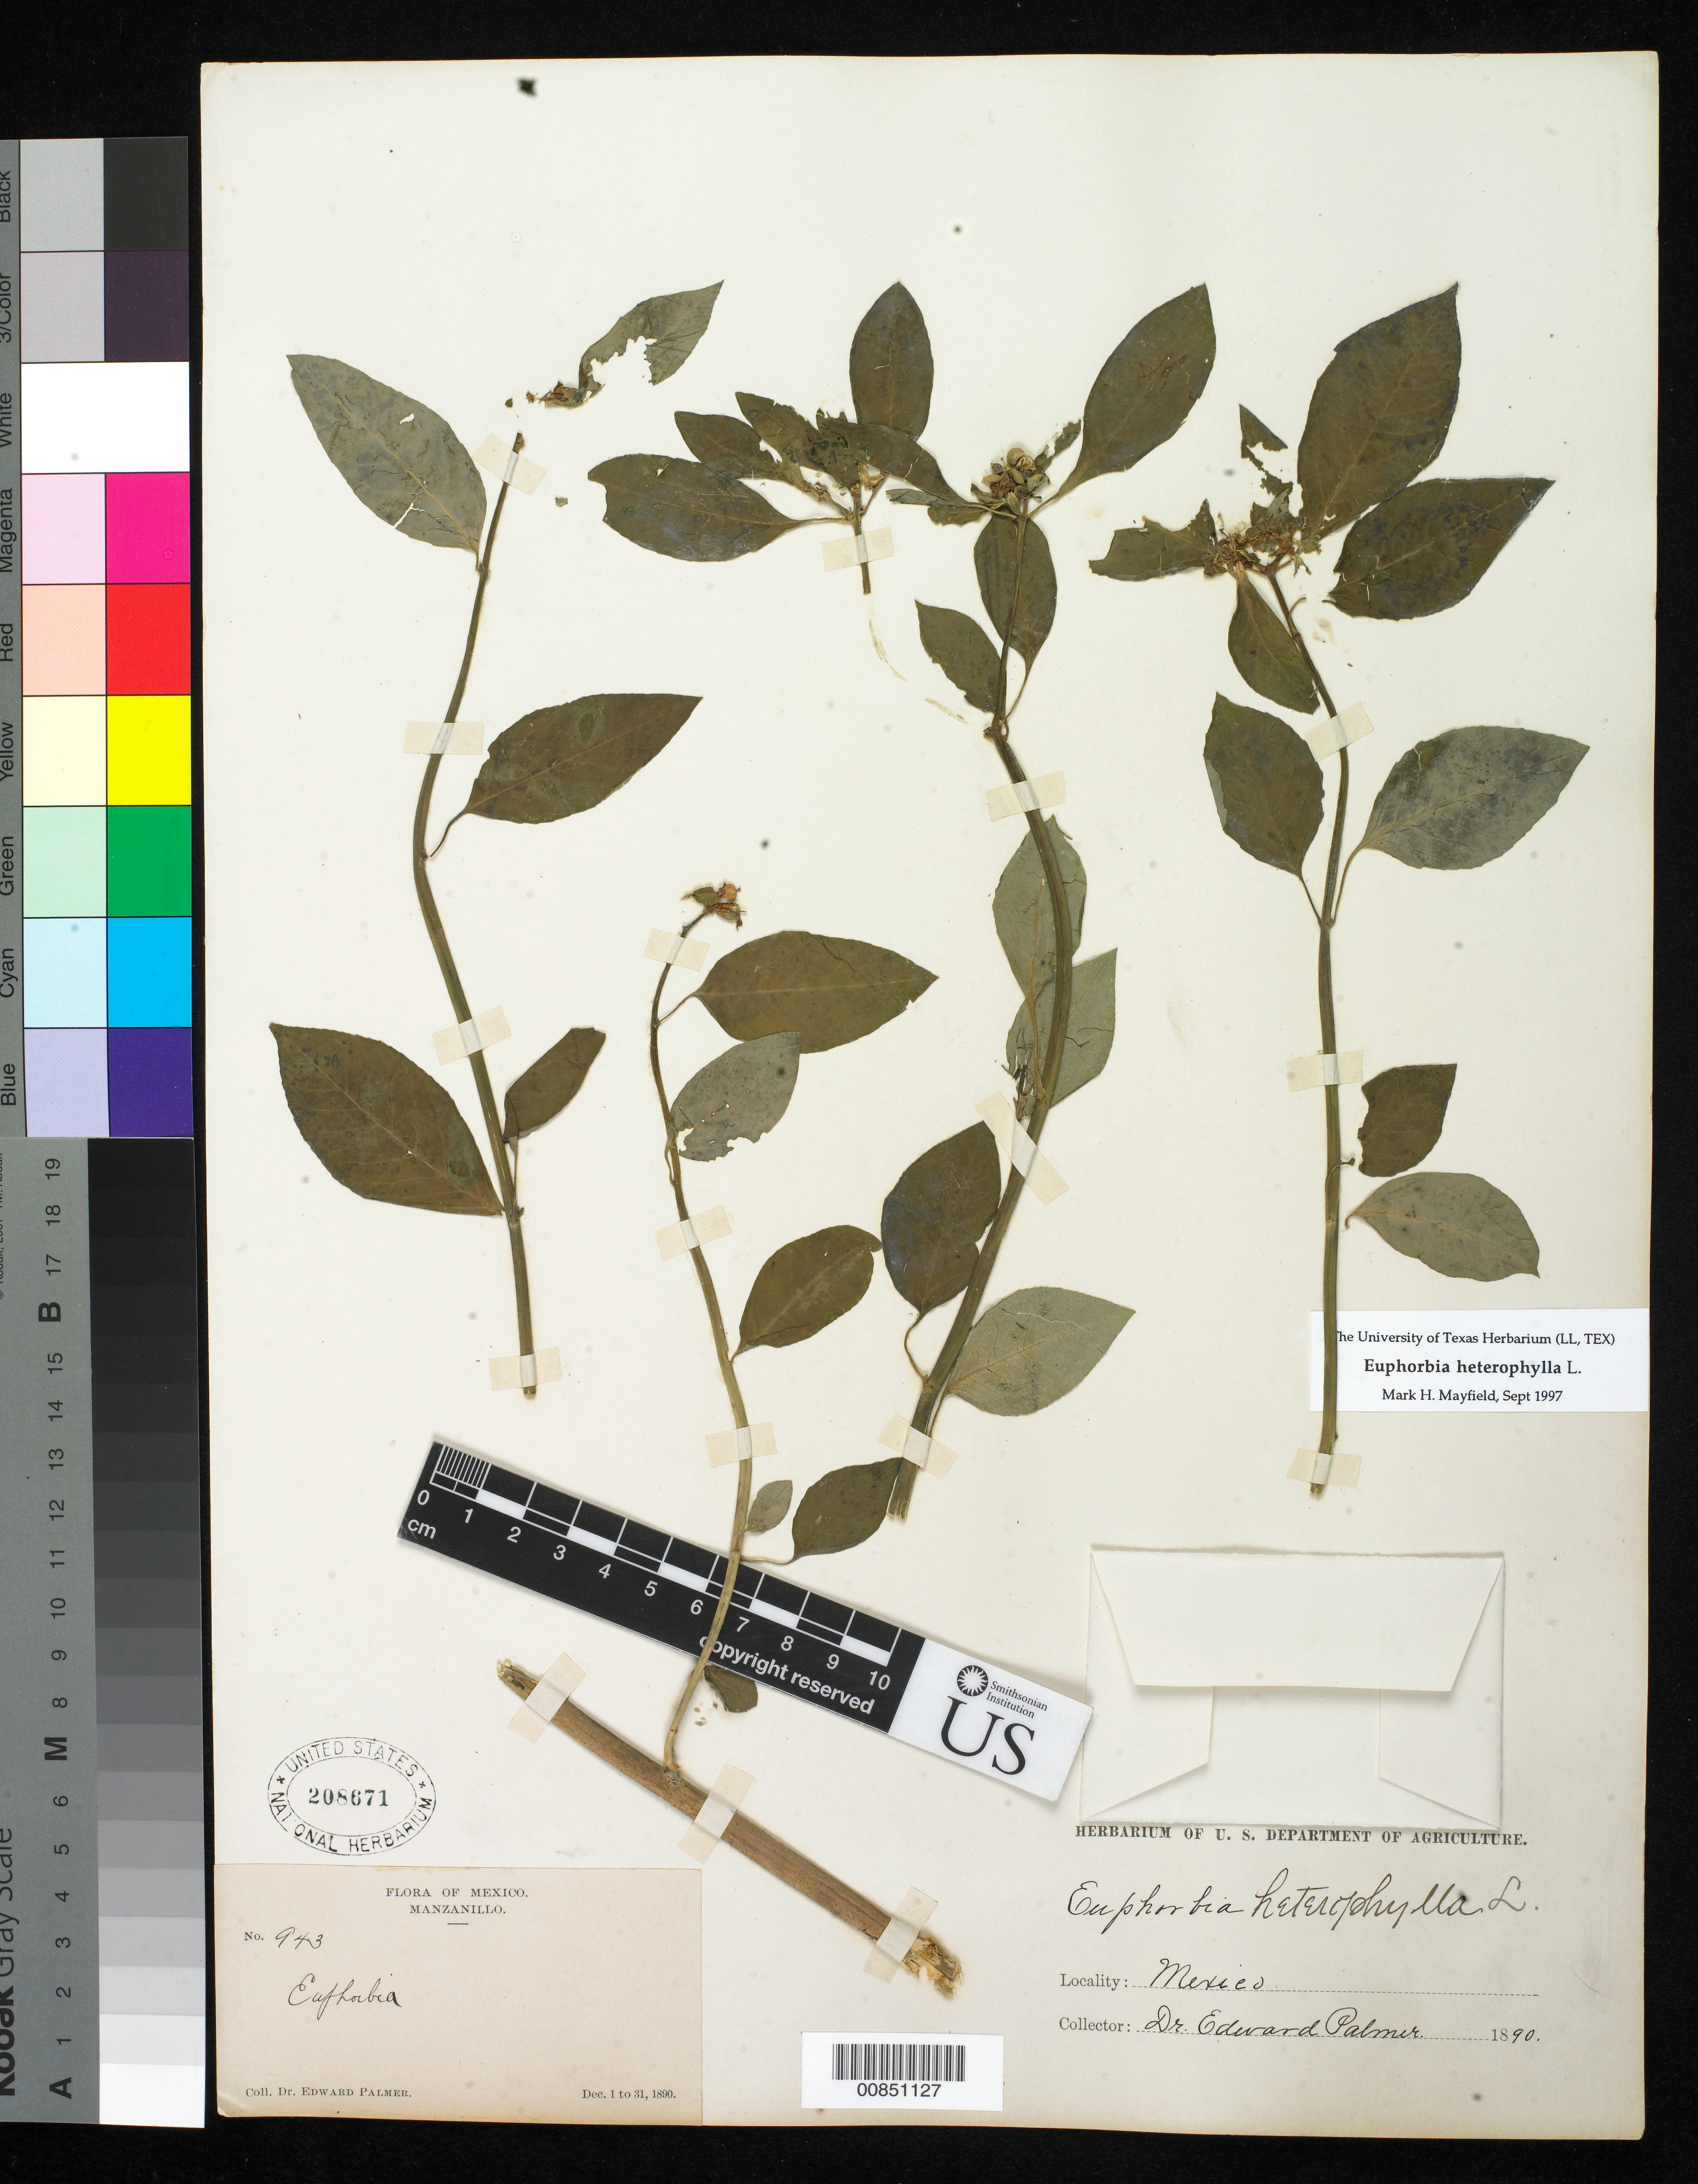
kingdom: Plantae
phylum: Tracheophyta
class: Magnoliopsida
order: Malpighiales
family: Euphorbiaceae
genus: Euphorbia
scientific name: Euphorbia heterophylla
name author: L.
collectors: E. Palmer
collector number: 943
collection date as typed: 01 Dec 1890 to 31 Dec 1890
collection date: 1890-12-01/1890-12-31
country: Mexico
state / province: Colima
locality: Manzanillo, Colima.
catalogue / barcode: US 208671